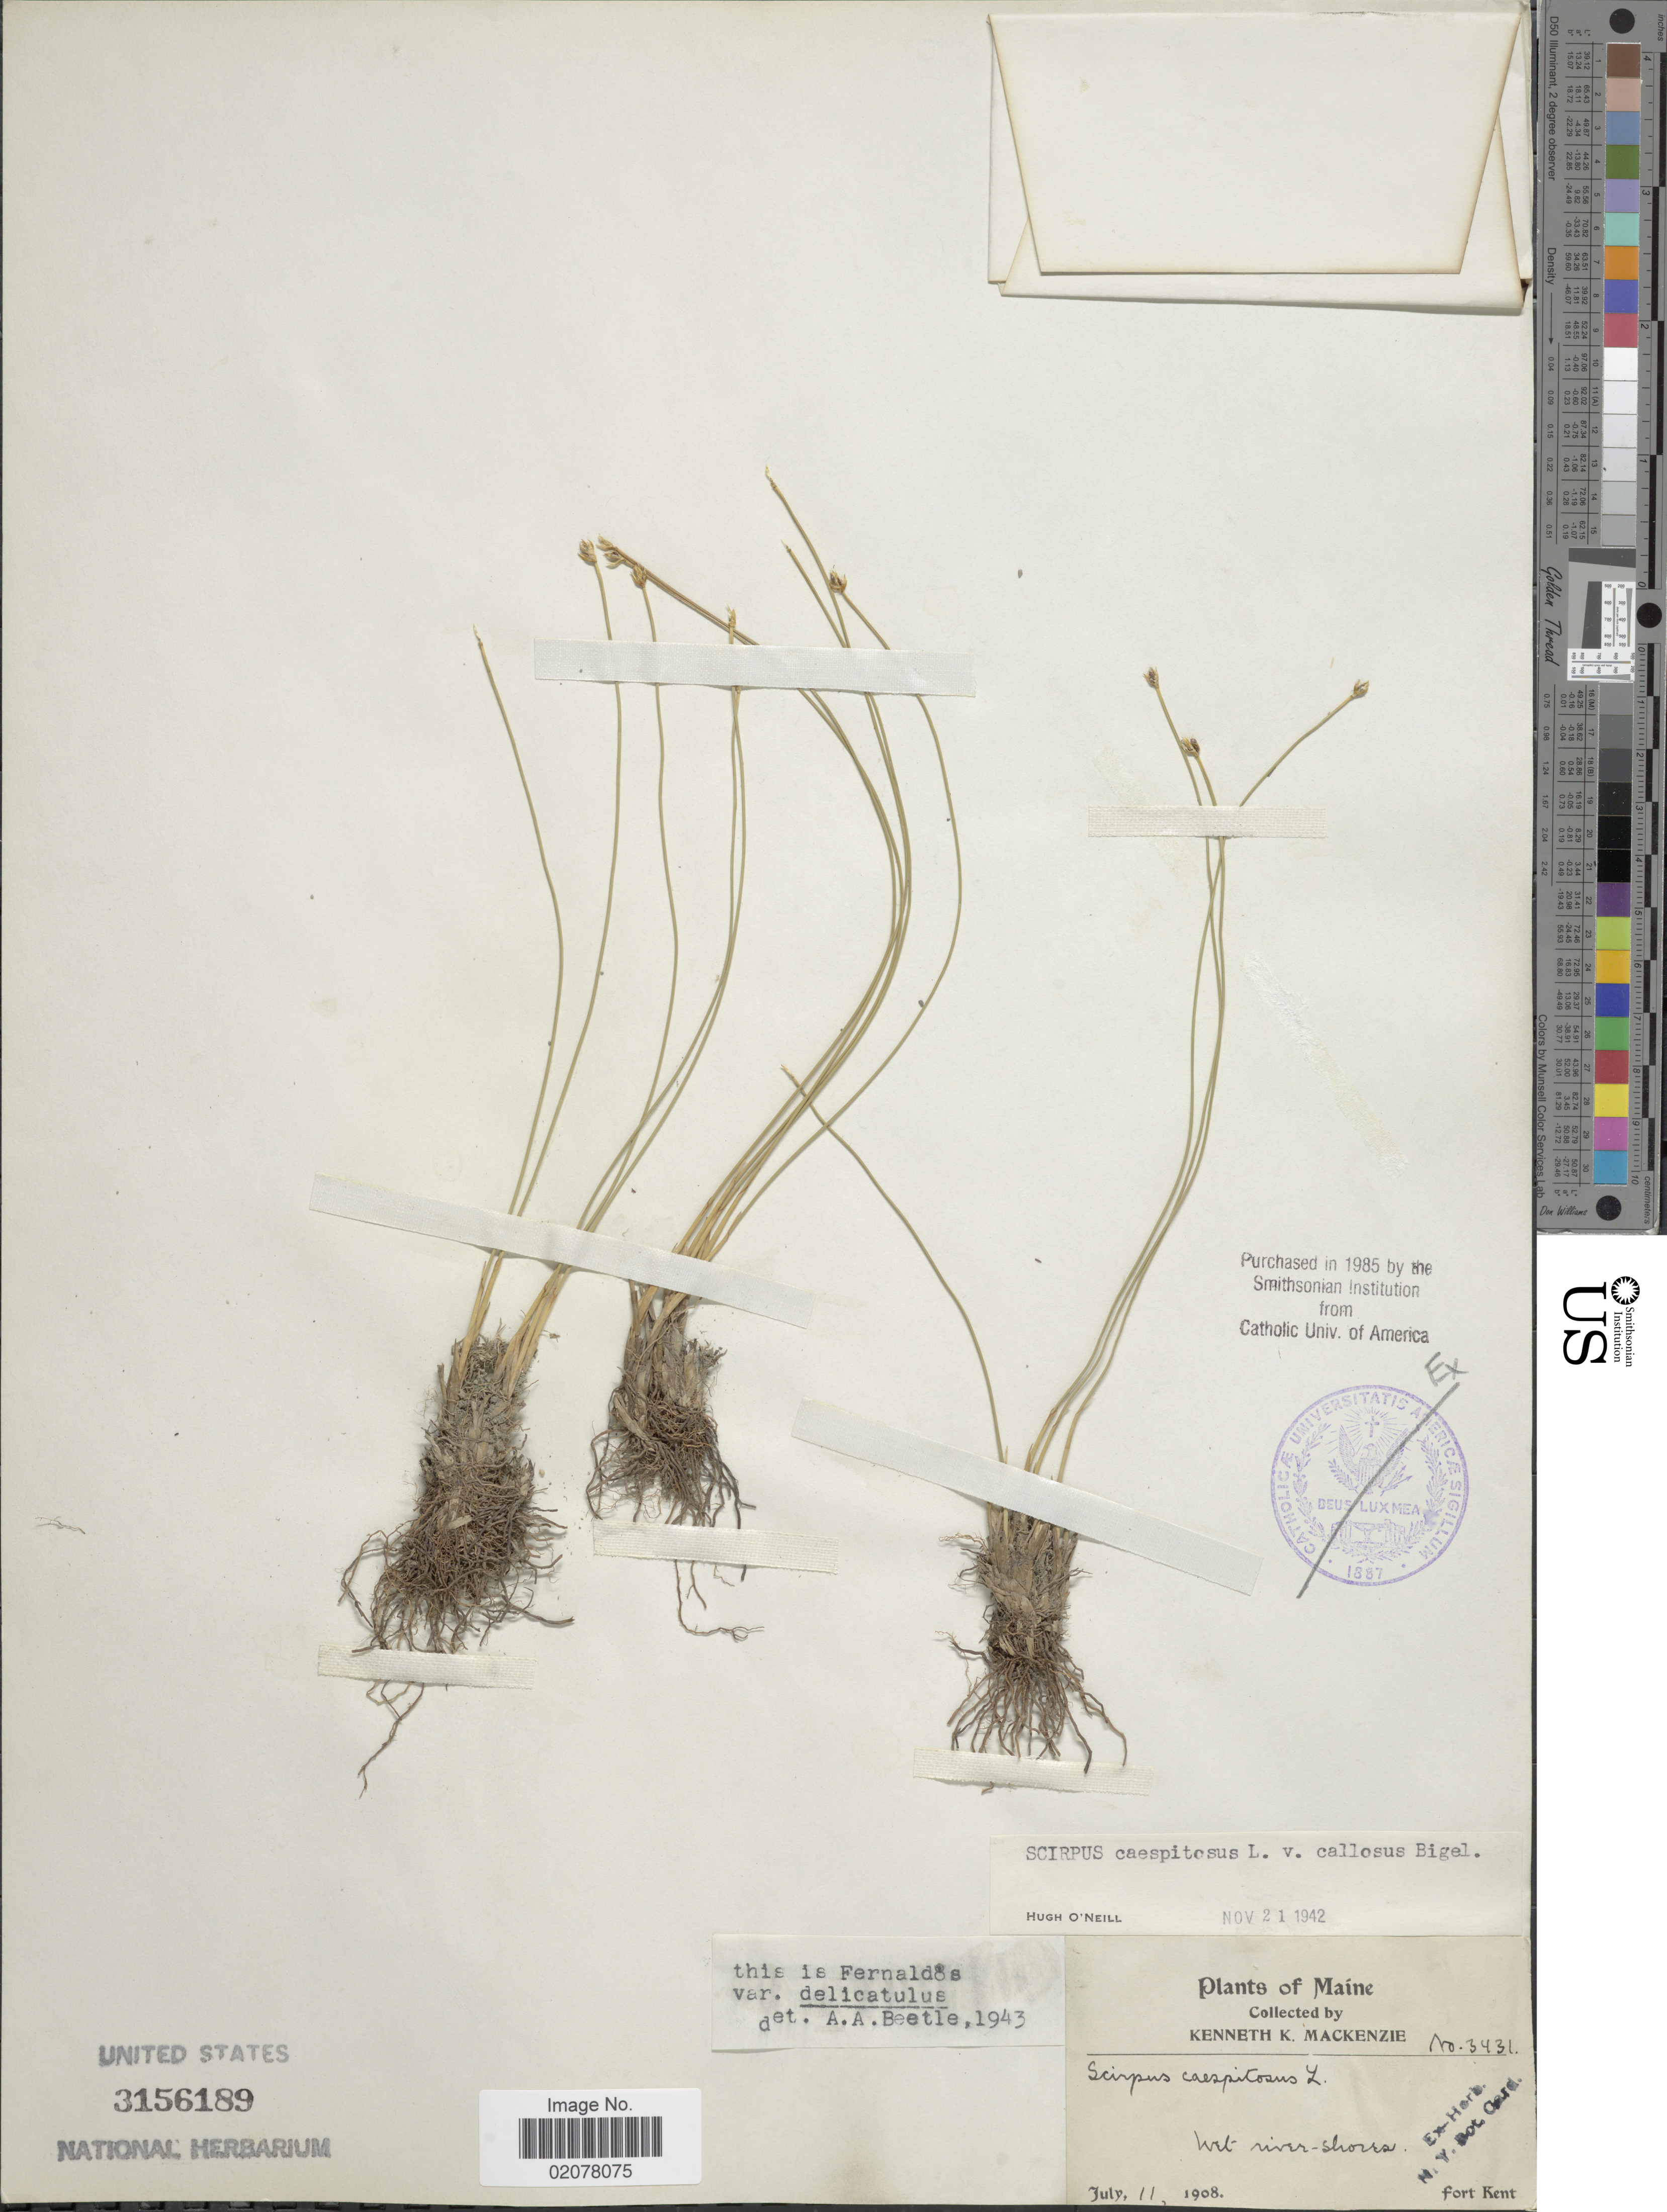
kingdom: Plantae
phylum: Tracheophyta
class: Liliopsida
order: Poales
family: Cyperaceae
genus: Trichophorum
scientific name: Trichophorum cespitosum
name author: (L.) Hartm.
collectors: K. K. Mackenzie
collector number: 3431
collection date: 1908-07-11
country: United States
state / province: Maine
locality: Fort Kent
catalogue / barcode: US 3156189